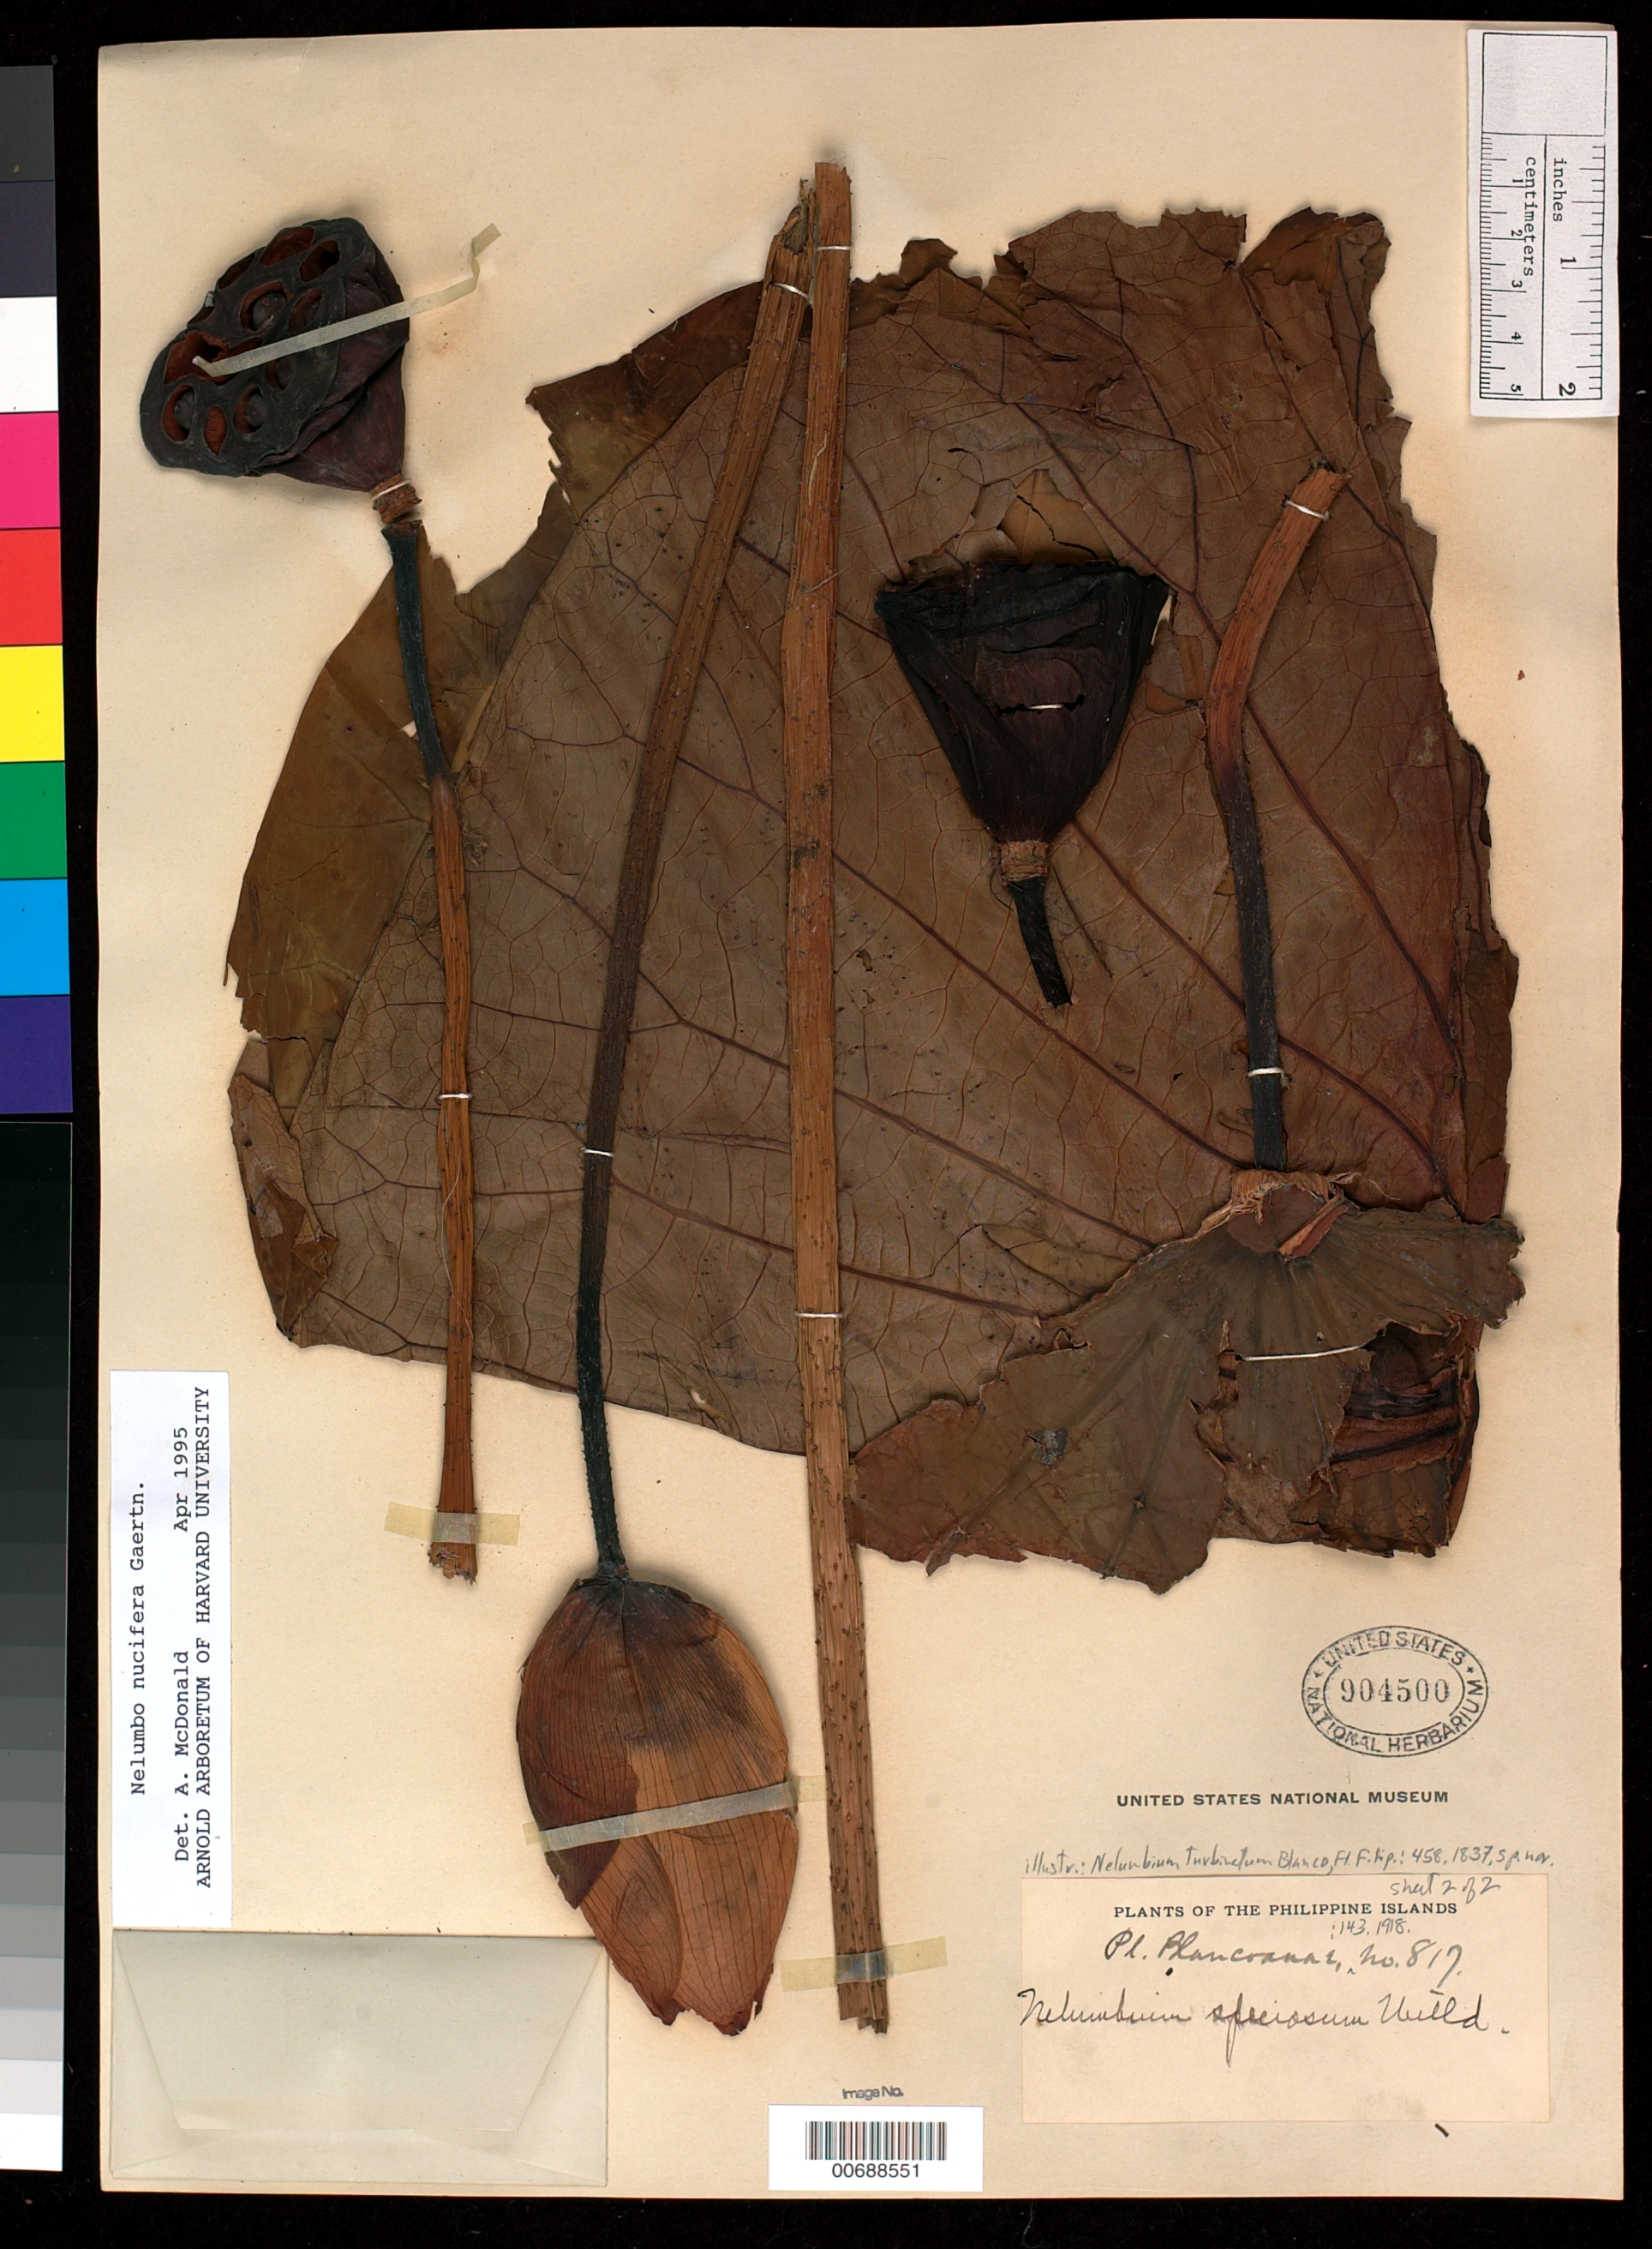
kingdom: Plantae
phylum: Tracheophyta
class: Magnoliopsida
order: Proteales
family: Nelumbonaceae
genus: Nelumbo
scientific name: Nelumbo nucifera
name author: Gaertn.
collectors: M. Ramos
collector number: Sp. Blancoan. 0817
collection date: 1915-01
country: Philippines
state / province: Calabarzon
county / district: Laguna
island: Luzon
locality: Siniloan, Lake Bay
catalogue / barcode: US 904500